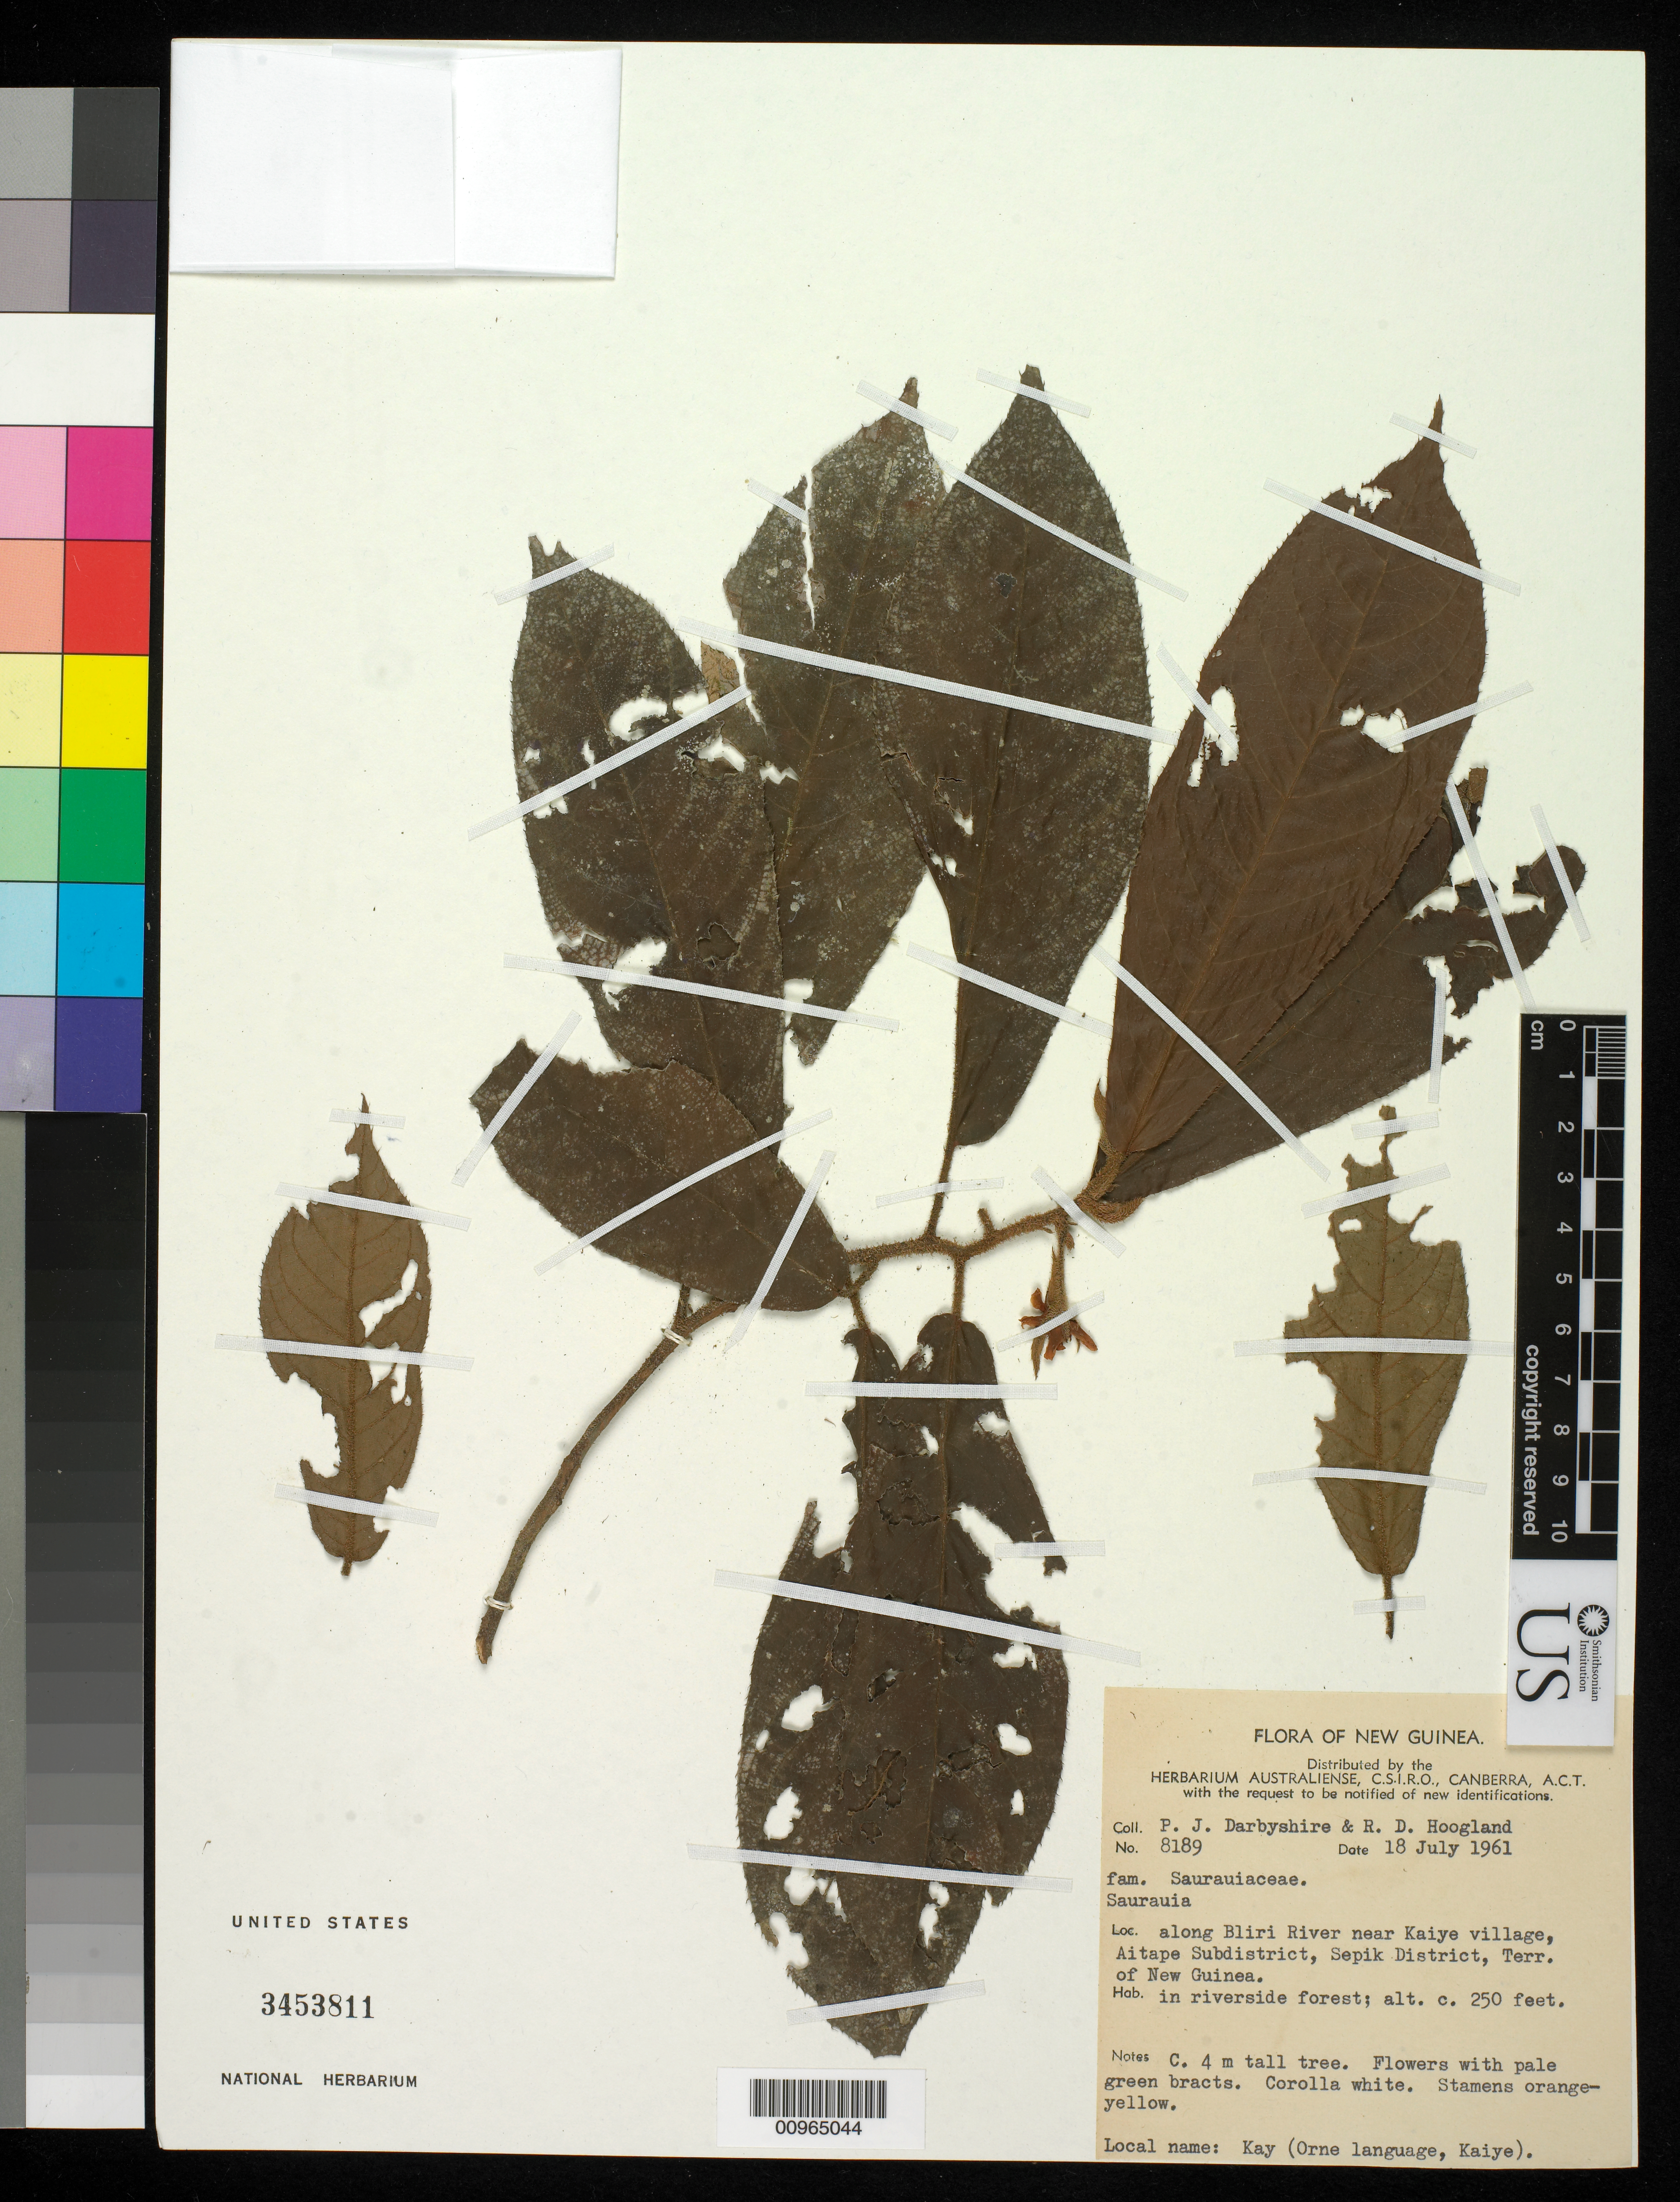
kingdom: Plantae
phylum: Tracheophyta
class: Magnoliopsida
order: Ericales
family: Actinidiaceae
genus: Saurauia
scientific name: Saurauia sp.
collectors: P. Darbyshire & R. D. Hoogland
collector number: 8189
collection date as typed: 18 Jul 1961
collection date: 1961-07-18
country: Papua New Guinea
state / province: Sandaun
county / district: Aitape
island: New Guinea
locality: Along Bliri River near Kaiye village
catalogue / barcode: US 3453811